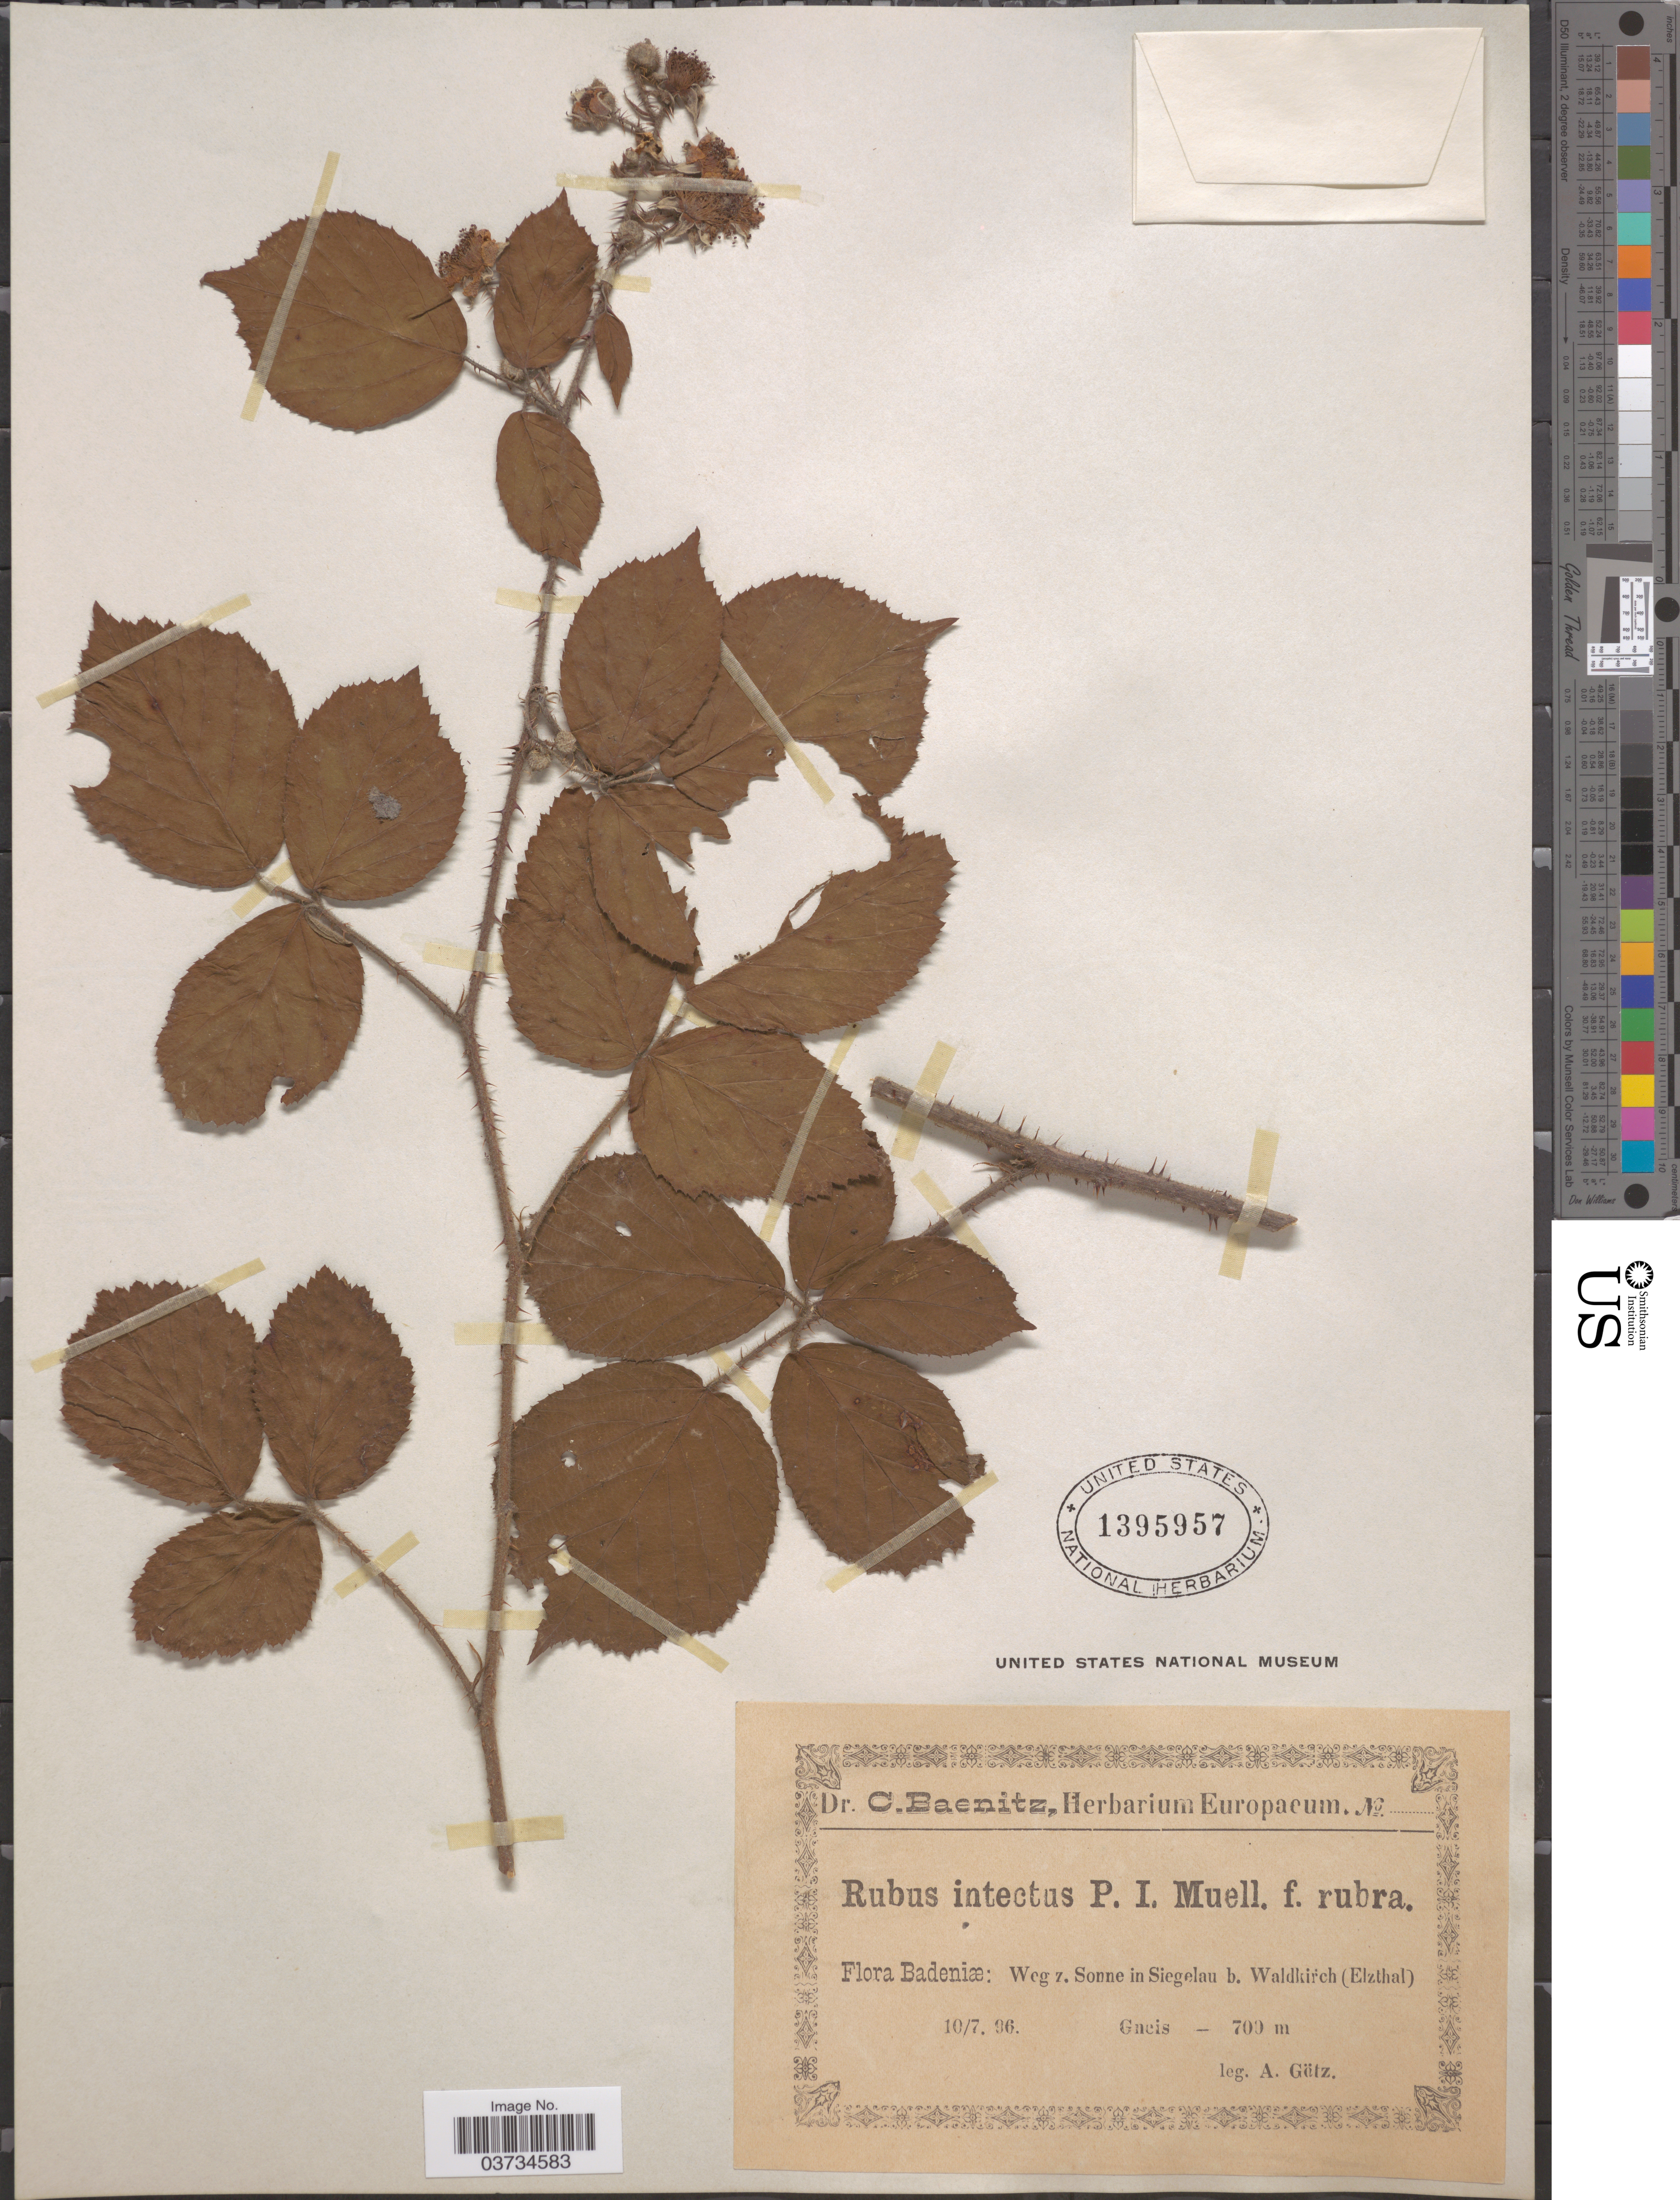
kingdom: Plantae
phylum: Tracheophyta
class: Magnoliopsida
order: Rosales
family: Rosaceae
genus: Rubus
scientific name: Rubus intectus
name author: P.J. Müll.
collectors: A. Götz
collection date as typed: Transcribed d/m/y: 10/7/96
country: Germany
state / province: Baden-Württemberg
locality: Badeniæ: Weg z. Sonne in Siegelau b. Waldkirch (Elzthal).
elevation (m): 700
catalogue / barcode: US 1395957